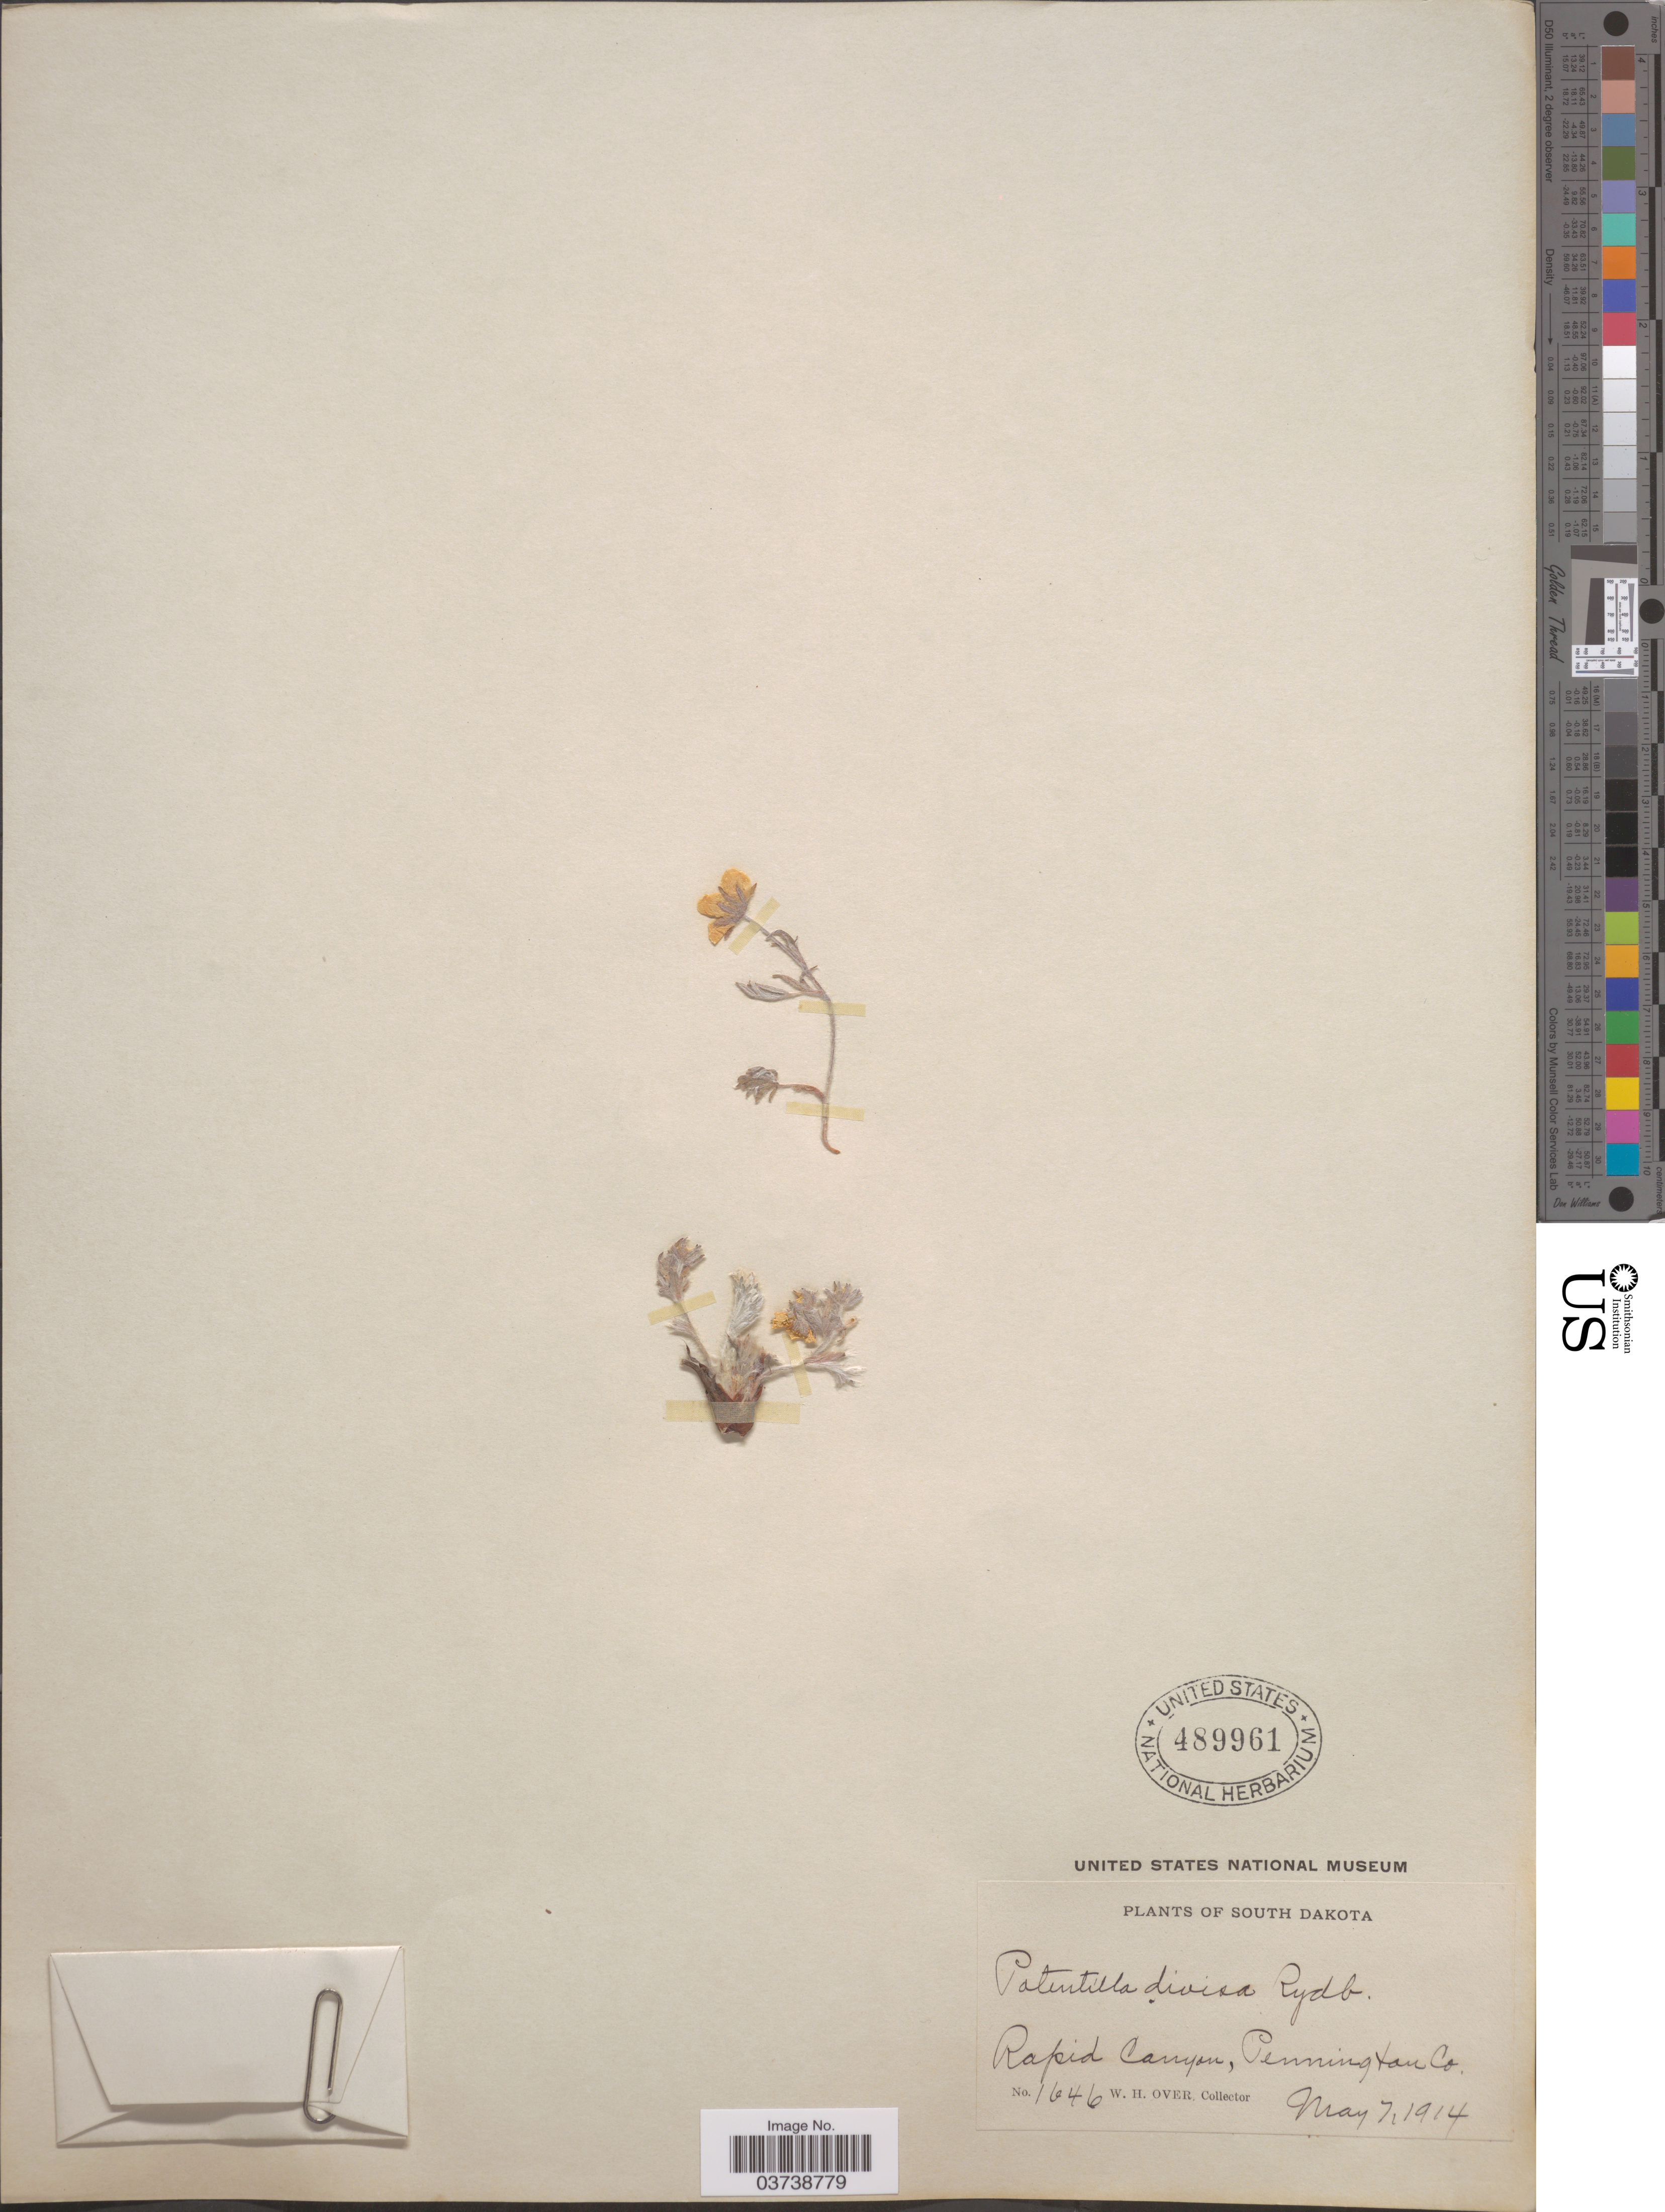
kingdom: Plantae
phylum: Tracheophyta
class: Magnoliopsida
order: Rosales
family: Rosaceae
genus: Potentilla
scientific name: Potentilla concinna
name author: Richardson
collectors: W. Over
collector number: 1646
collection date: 1914-05-07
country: United States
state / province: South Dakota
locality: Rapid Canyon, Pennington Co.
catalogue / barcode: US 489961